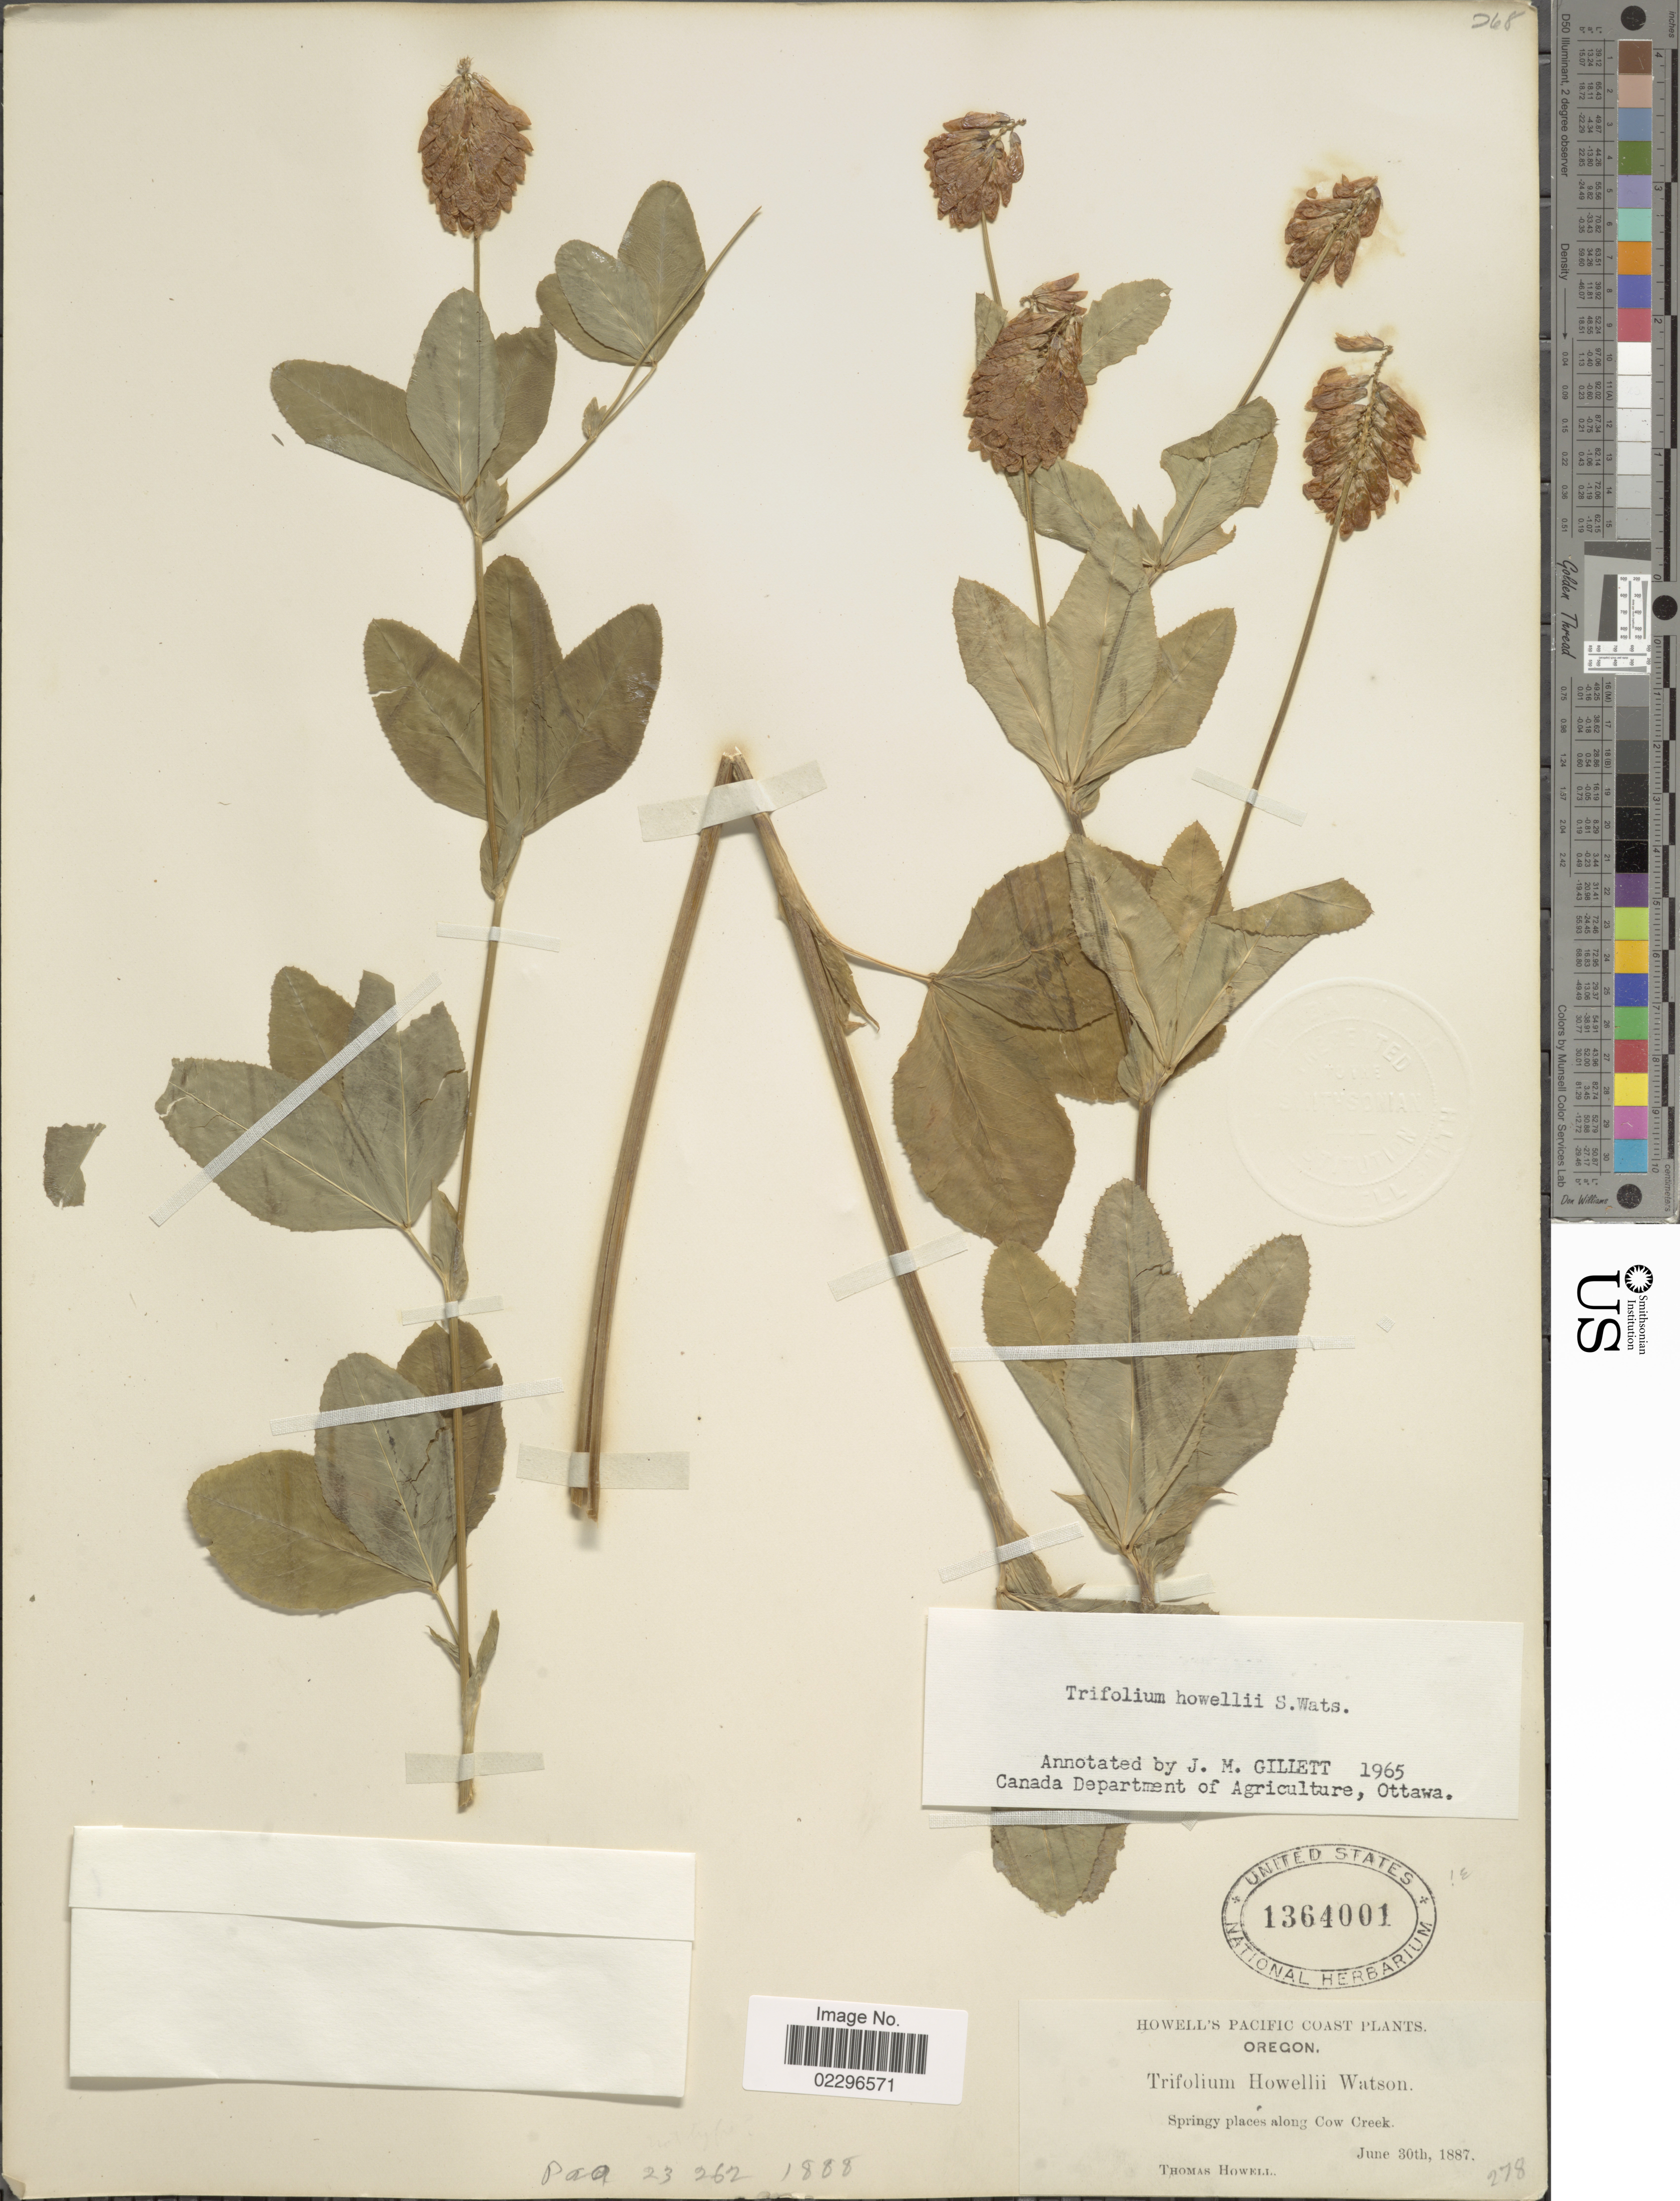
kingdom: Plantae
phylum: Tracheophyta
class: Magnoliopsida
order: Fabales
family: Fabaceae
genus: Trifolium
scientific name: Trifolium howellii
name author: S. Watson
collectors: T. Howell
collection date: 1887-06-30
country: United States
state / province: Oregon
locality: Howell's Pacific Coast, Springy places along Cow Creek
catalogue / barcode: US 1364001